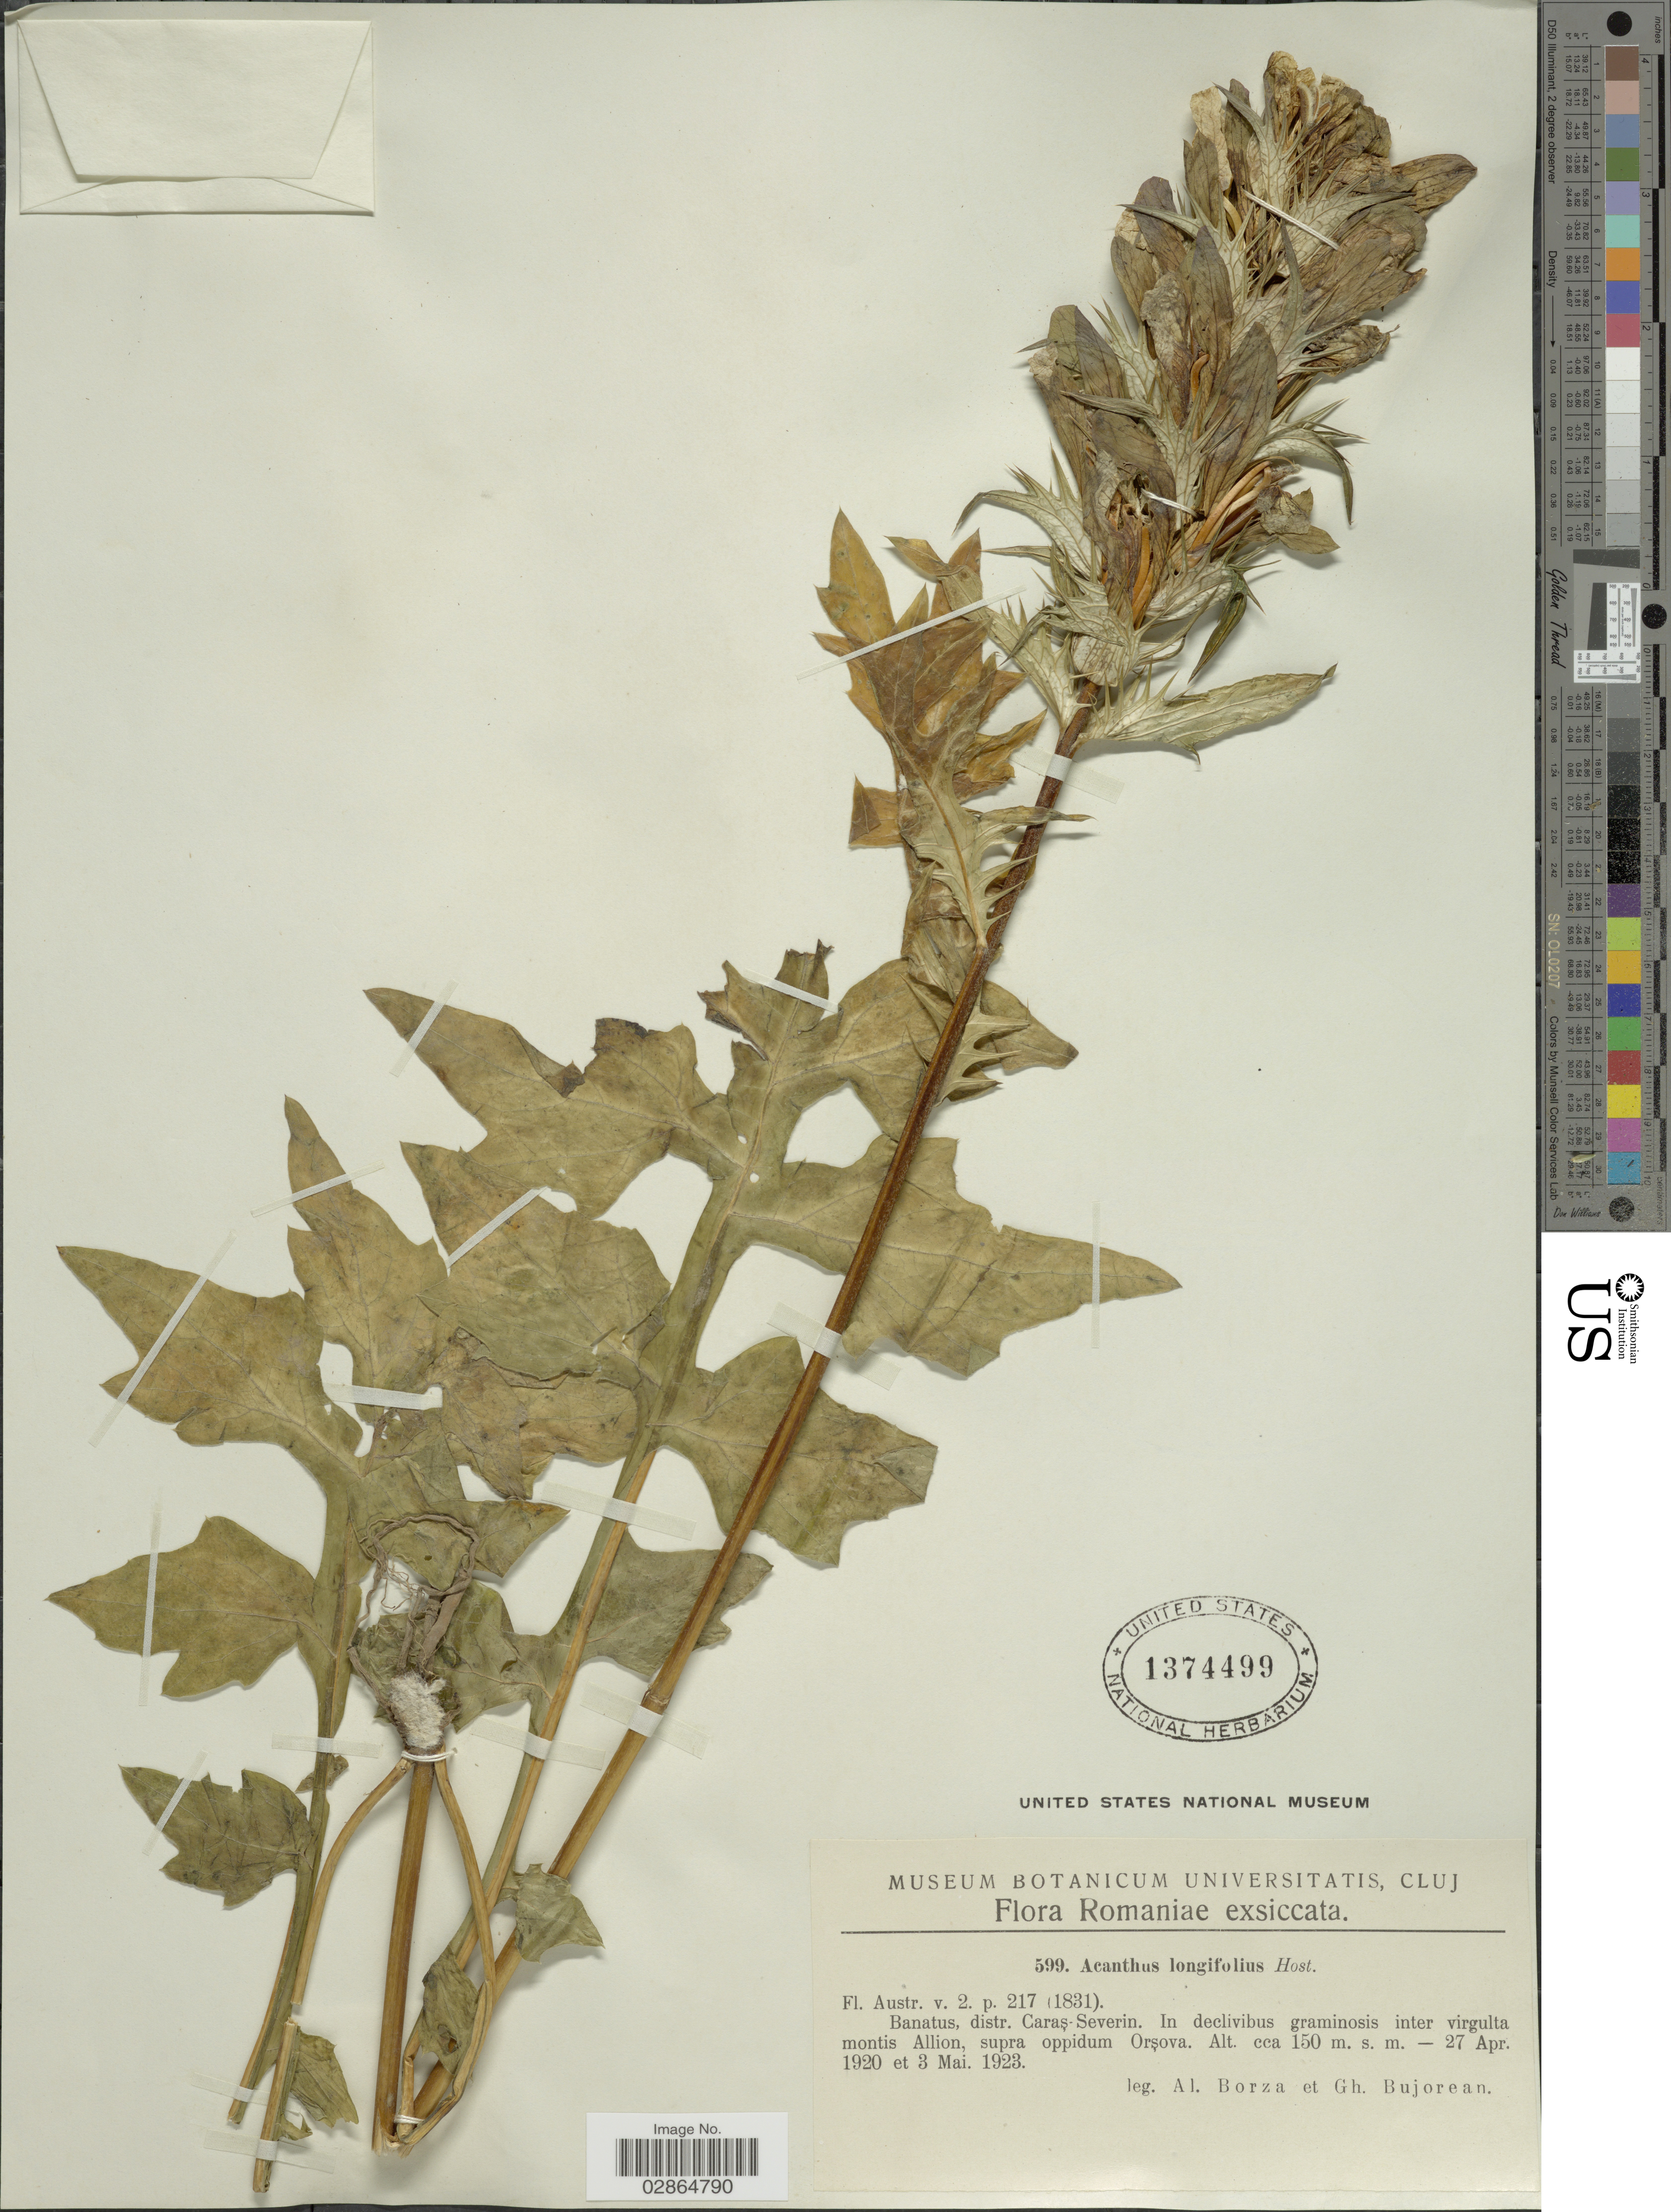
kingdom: Plantae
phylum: Tracheophyta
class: Magnoliopsida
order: Lamiales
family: Acanthaceae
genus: Acanthus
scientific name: Acanthus longifolius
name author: Poir.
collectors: A. Borza & G. Bujorean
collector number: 599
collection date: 1920-04-27/1923-05-03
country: Romania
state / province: Caras-Severin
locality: Banatus, distr. Caras-Severin, In declivibus graminosis inter virgulta montis Allion, supra oppidum Orsova.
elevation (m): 150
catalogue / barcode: US 1374499